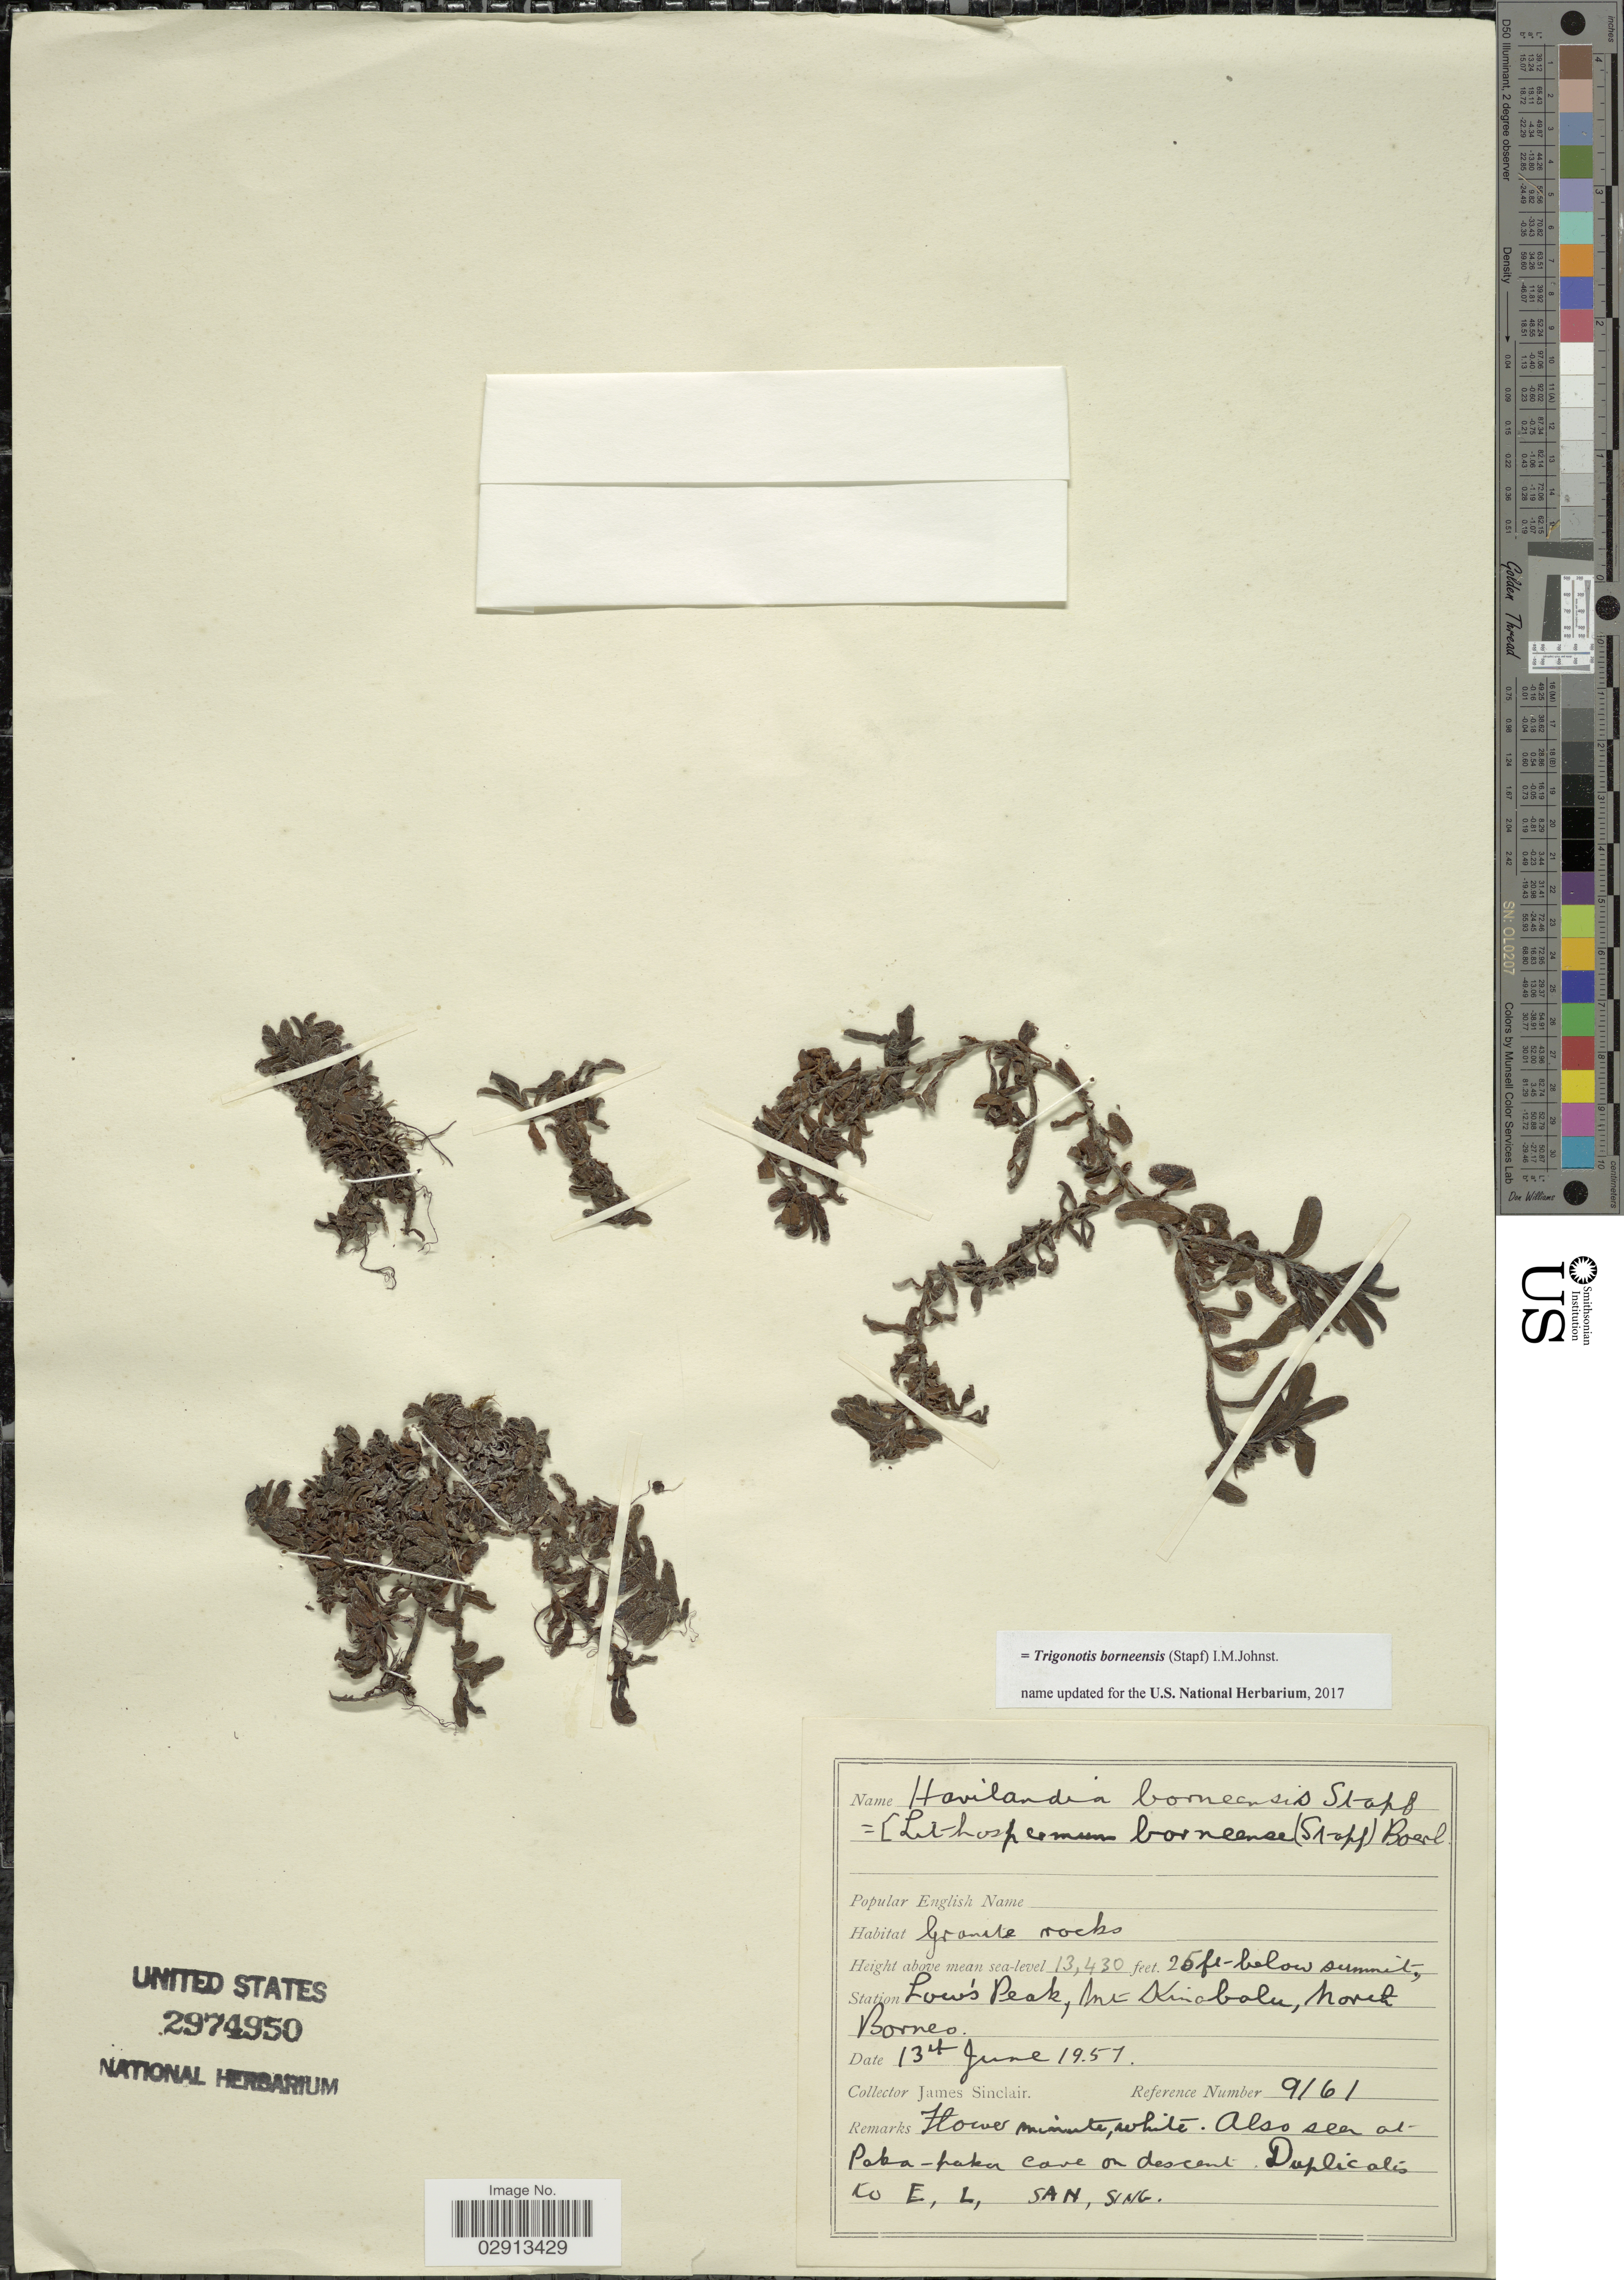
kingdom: Plantae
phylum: Tracheophyta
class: Magnoliopsida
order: Boraginales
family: Boraginaceae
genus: Trigonotis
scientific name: Trigonotis borneensis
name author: (Stapf) I.M. Johnst.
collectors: J. Sinclair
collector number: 9161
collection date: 1957-06-13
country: Malaysia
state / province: Sabah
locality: Station Low's Peak, Mt. Kinabalu, North Borneo.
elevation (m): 4093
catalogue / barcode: US 2974950